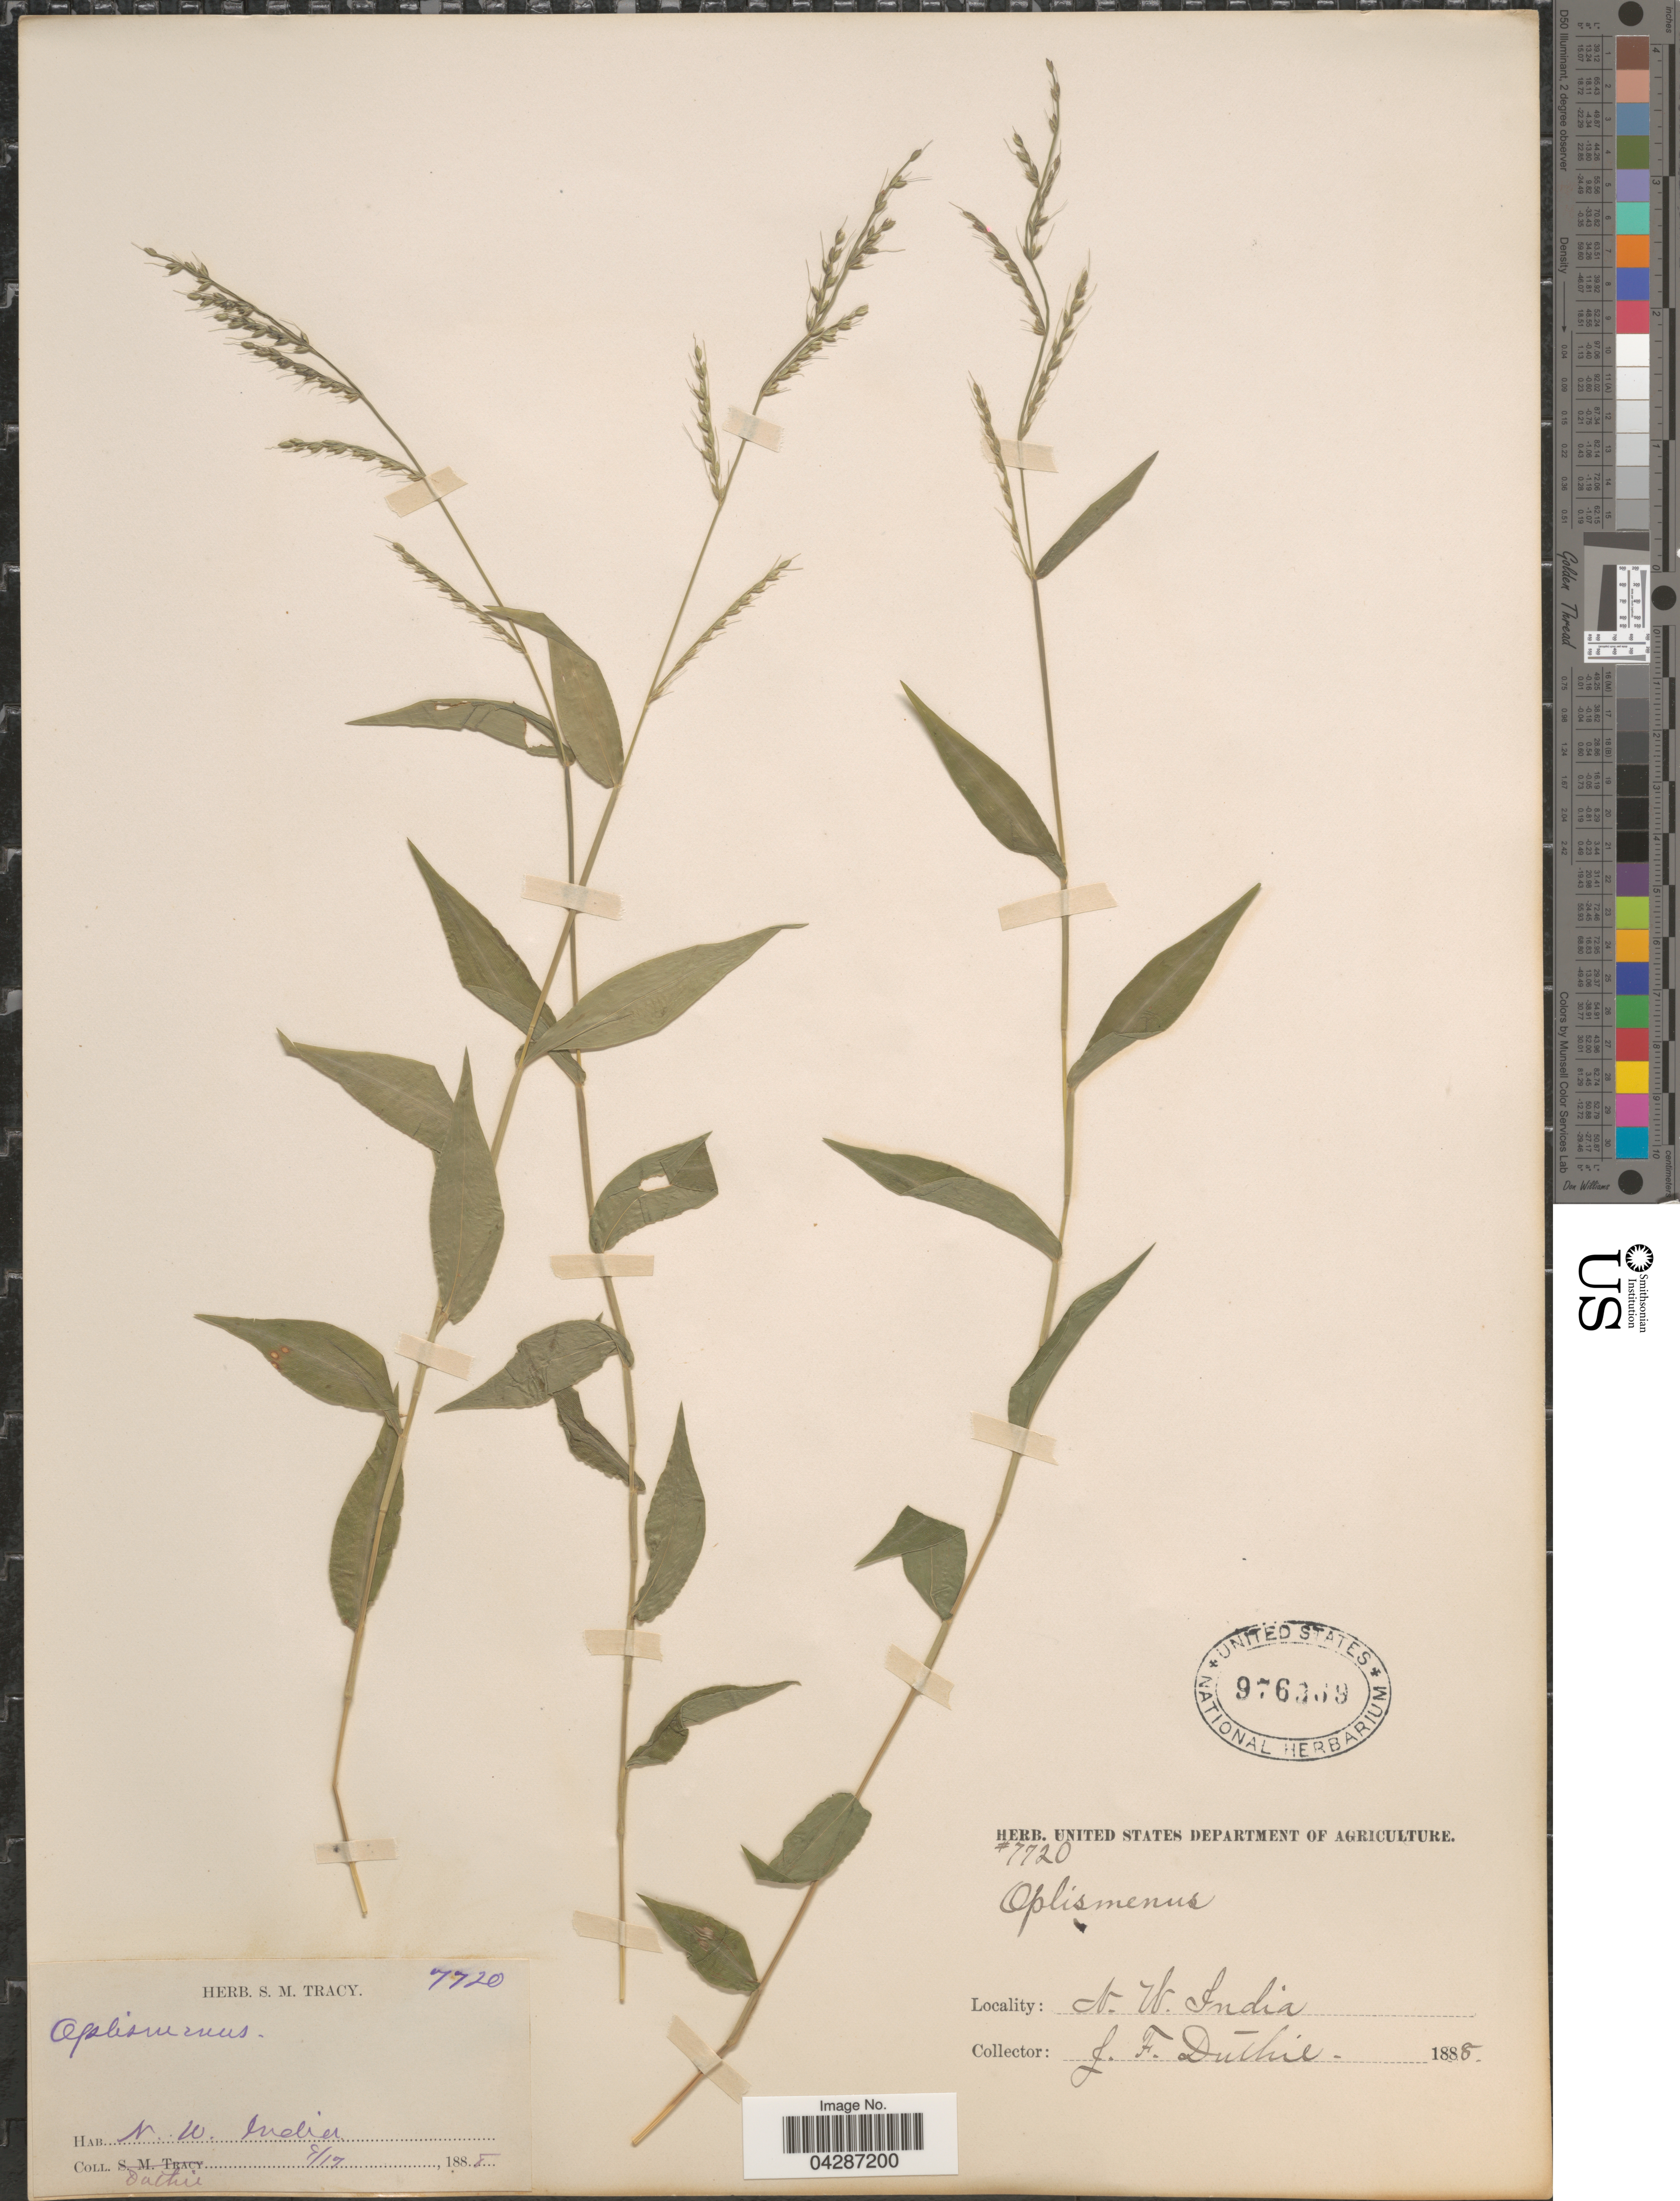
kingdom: Plantae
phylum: Tracheophyta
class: Liliopsida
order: Poales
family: Poaceae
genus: Oplismenus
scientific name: Oplismenus compositus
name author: (L.) P. Beauv.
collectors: J. F. Duthie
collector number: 7720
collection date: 1888-09-17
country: India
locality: N. W. India.